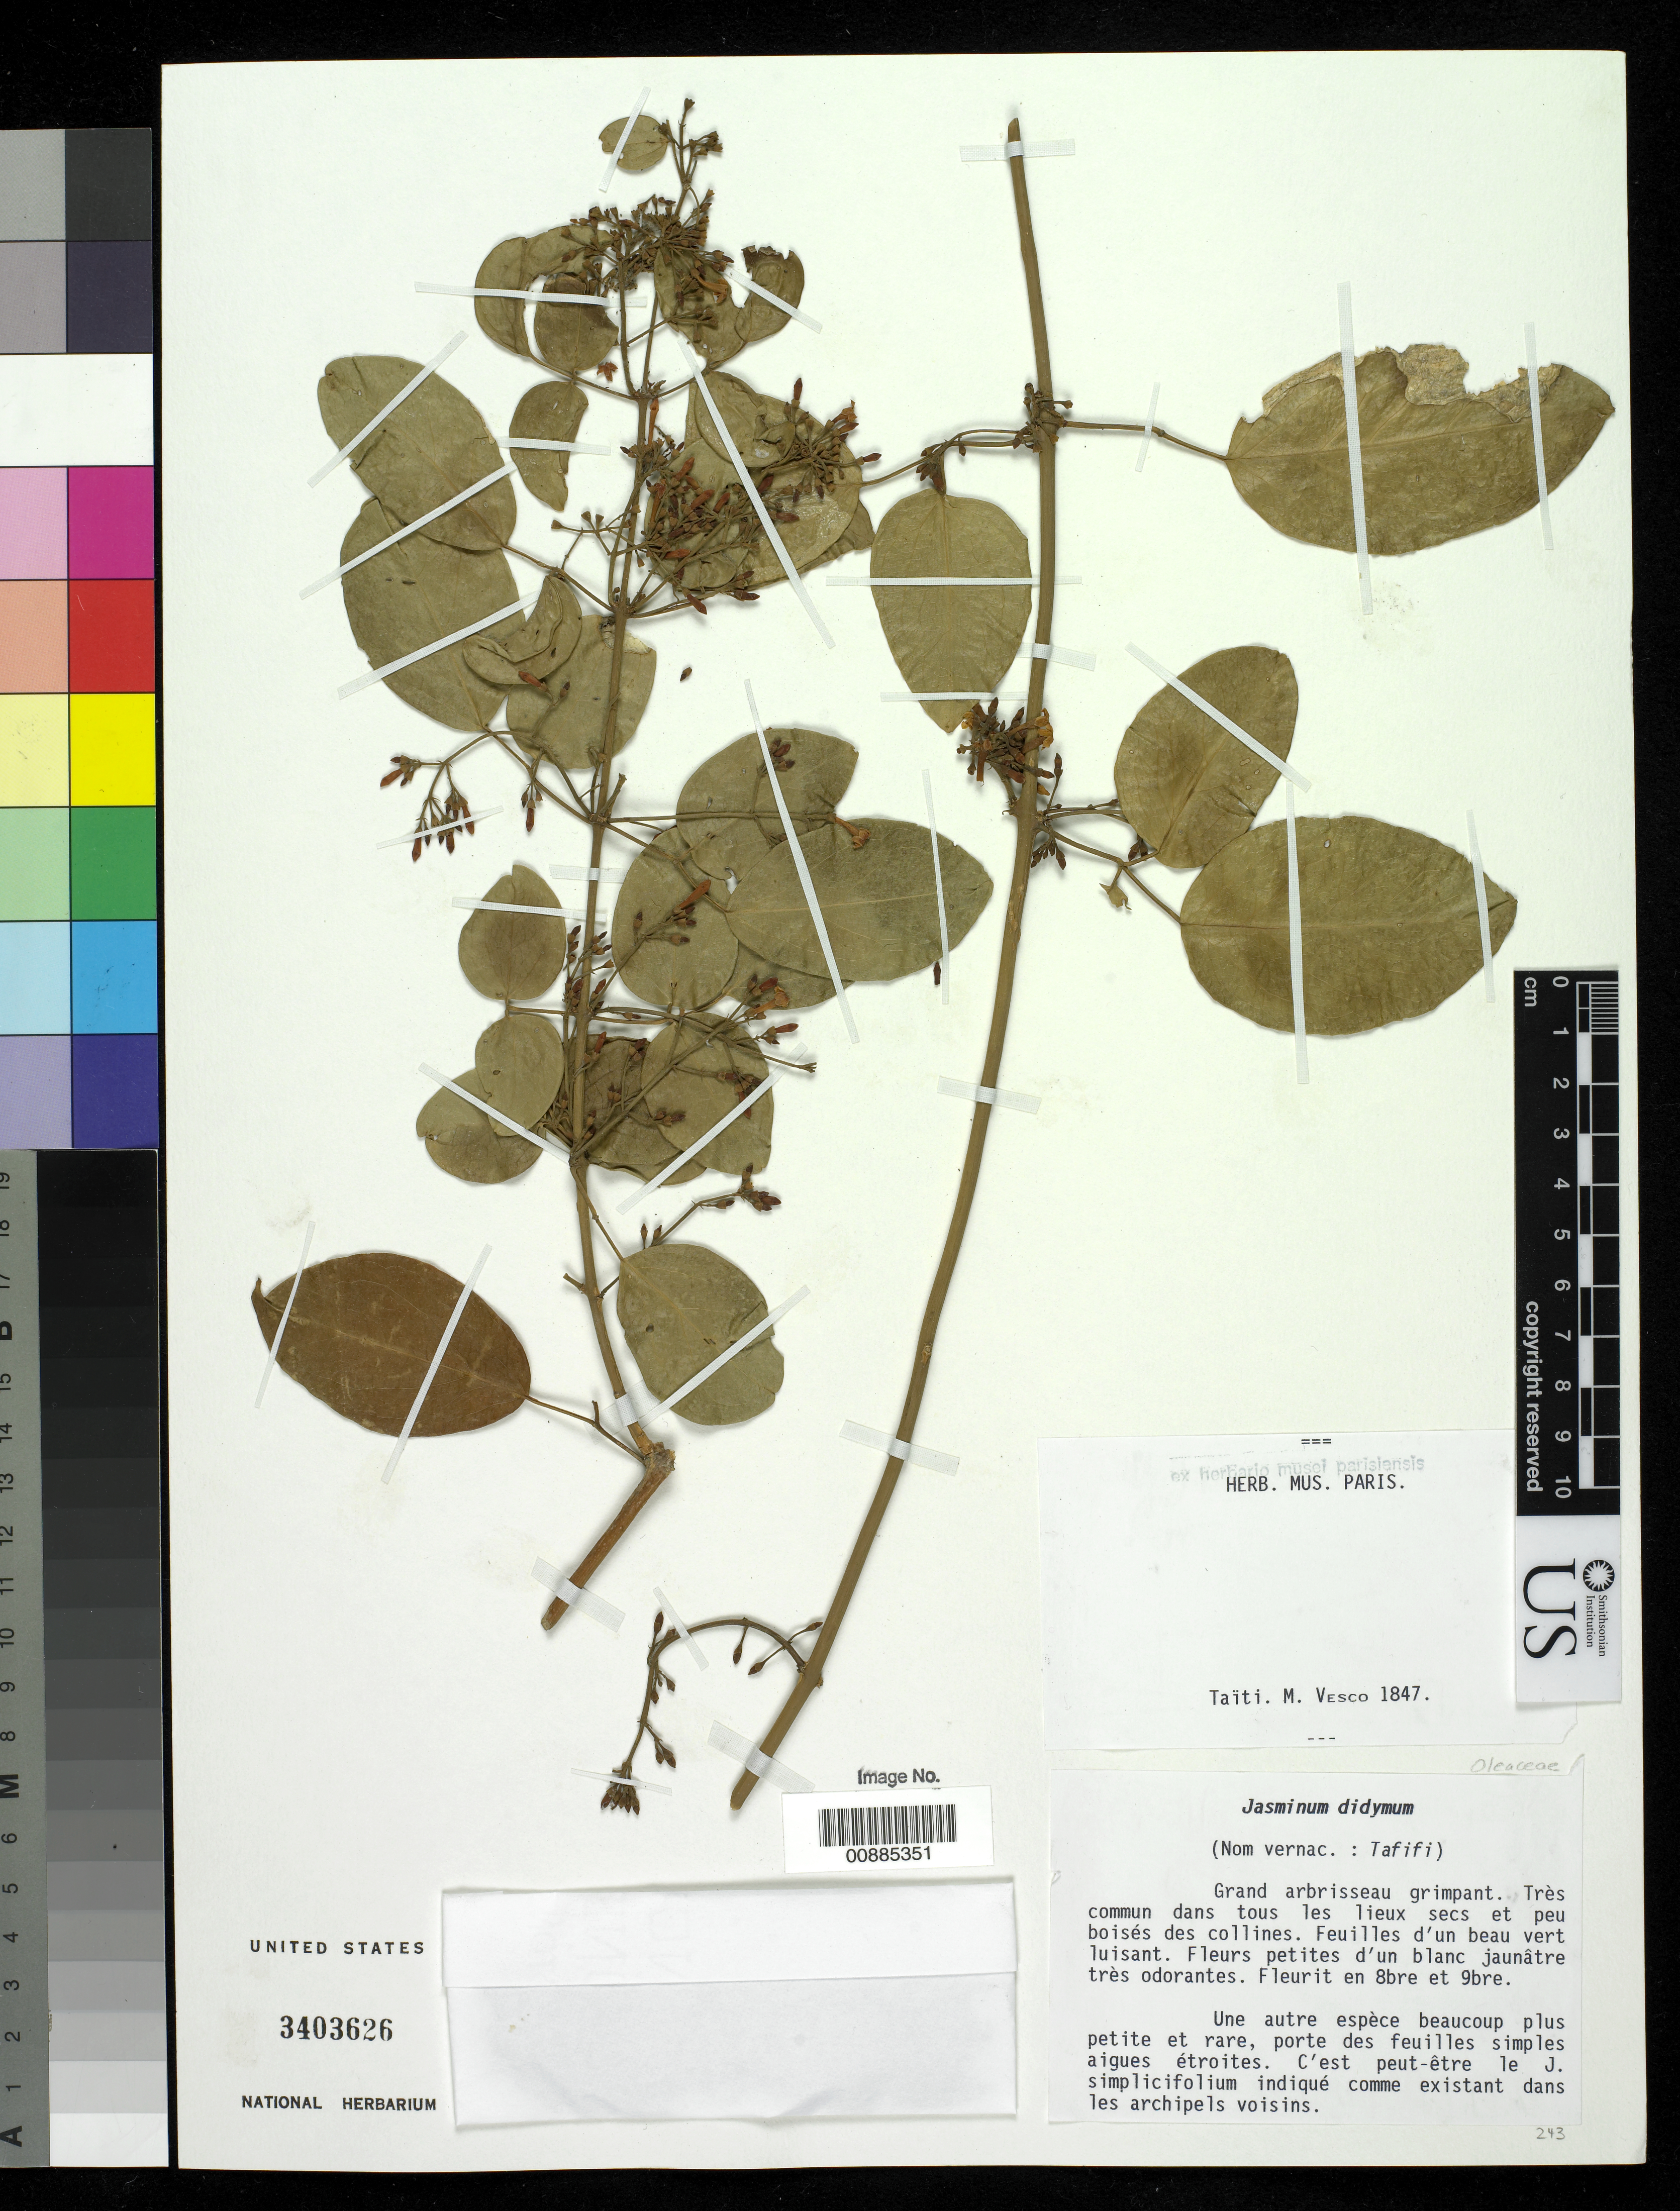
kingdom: Plantae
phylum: Tracheophyta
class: Magnoliopsida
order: Lamiales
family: Oleaceae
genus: Jasminum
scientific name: Jasminum didymum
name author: G. Forst.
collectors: M. Vesco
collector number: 1847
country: French Polynesia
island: Tahiti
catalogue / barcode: US 3403626